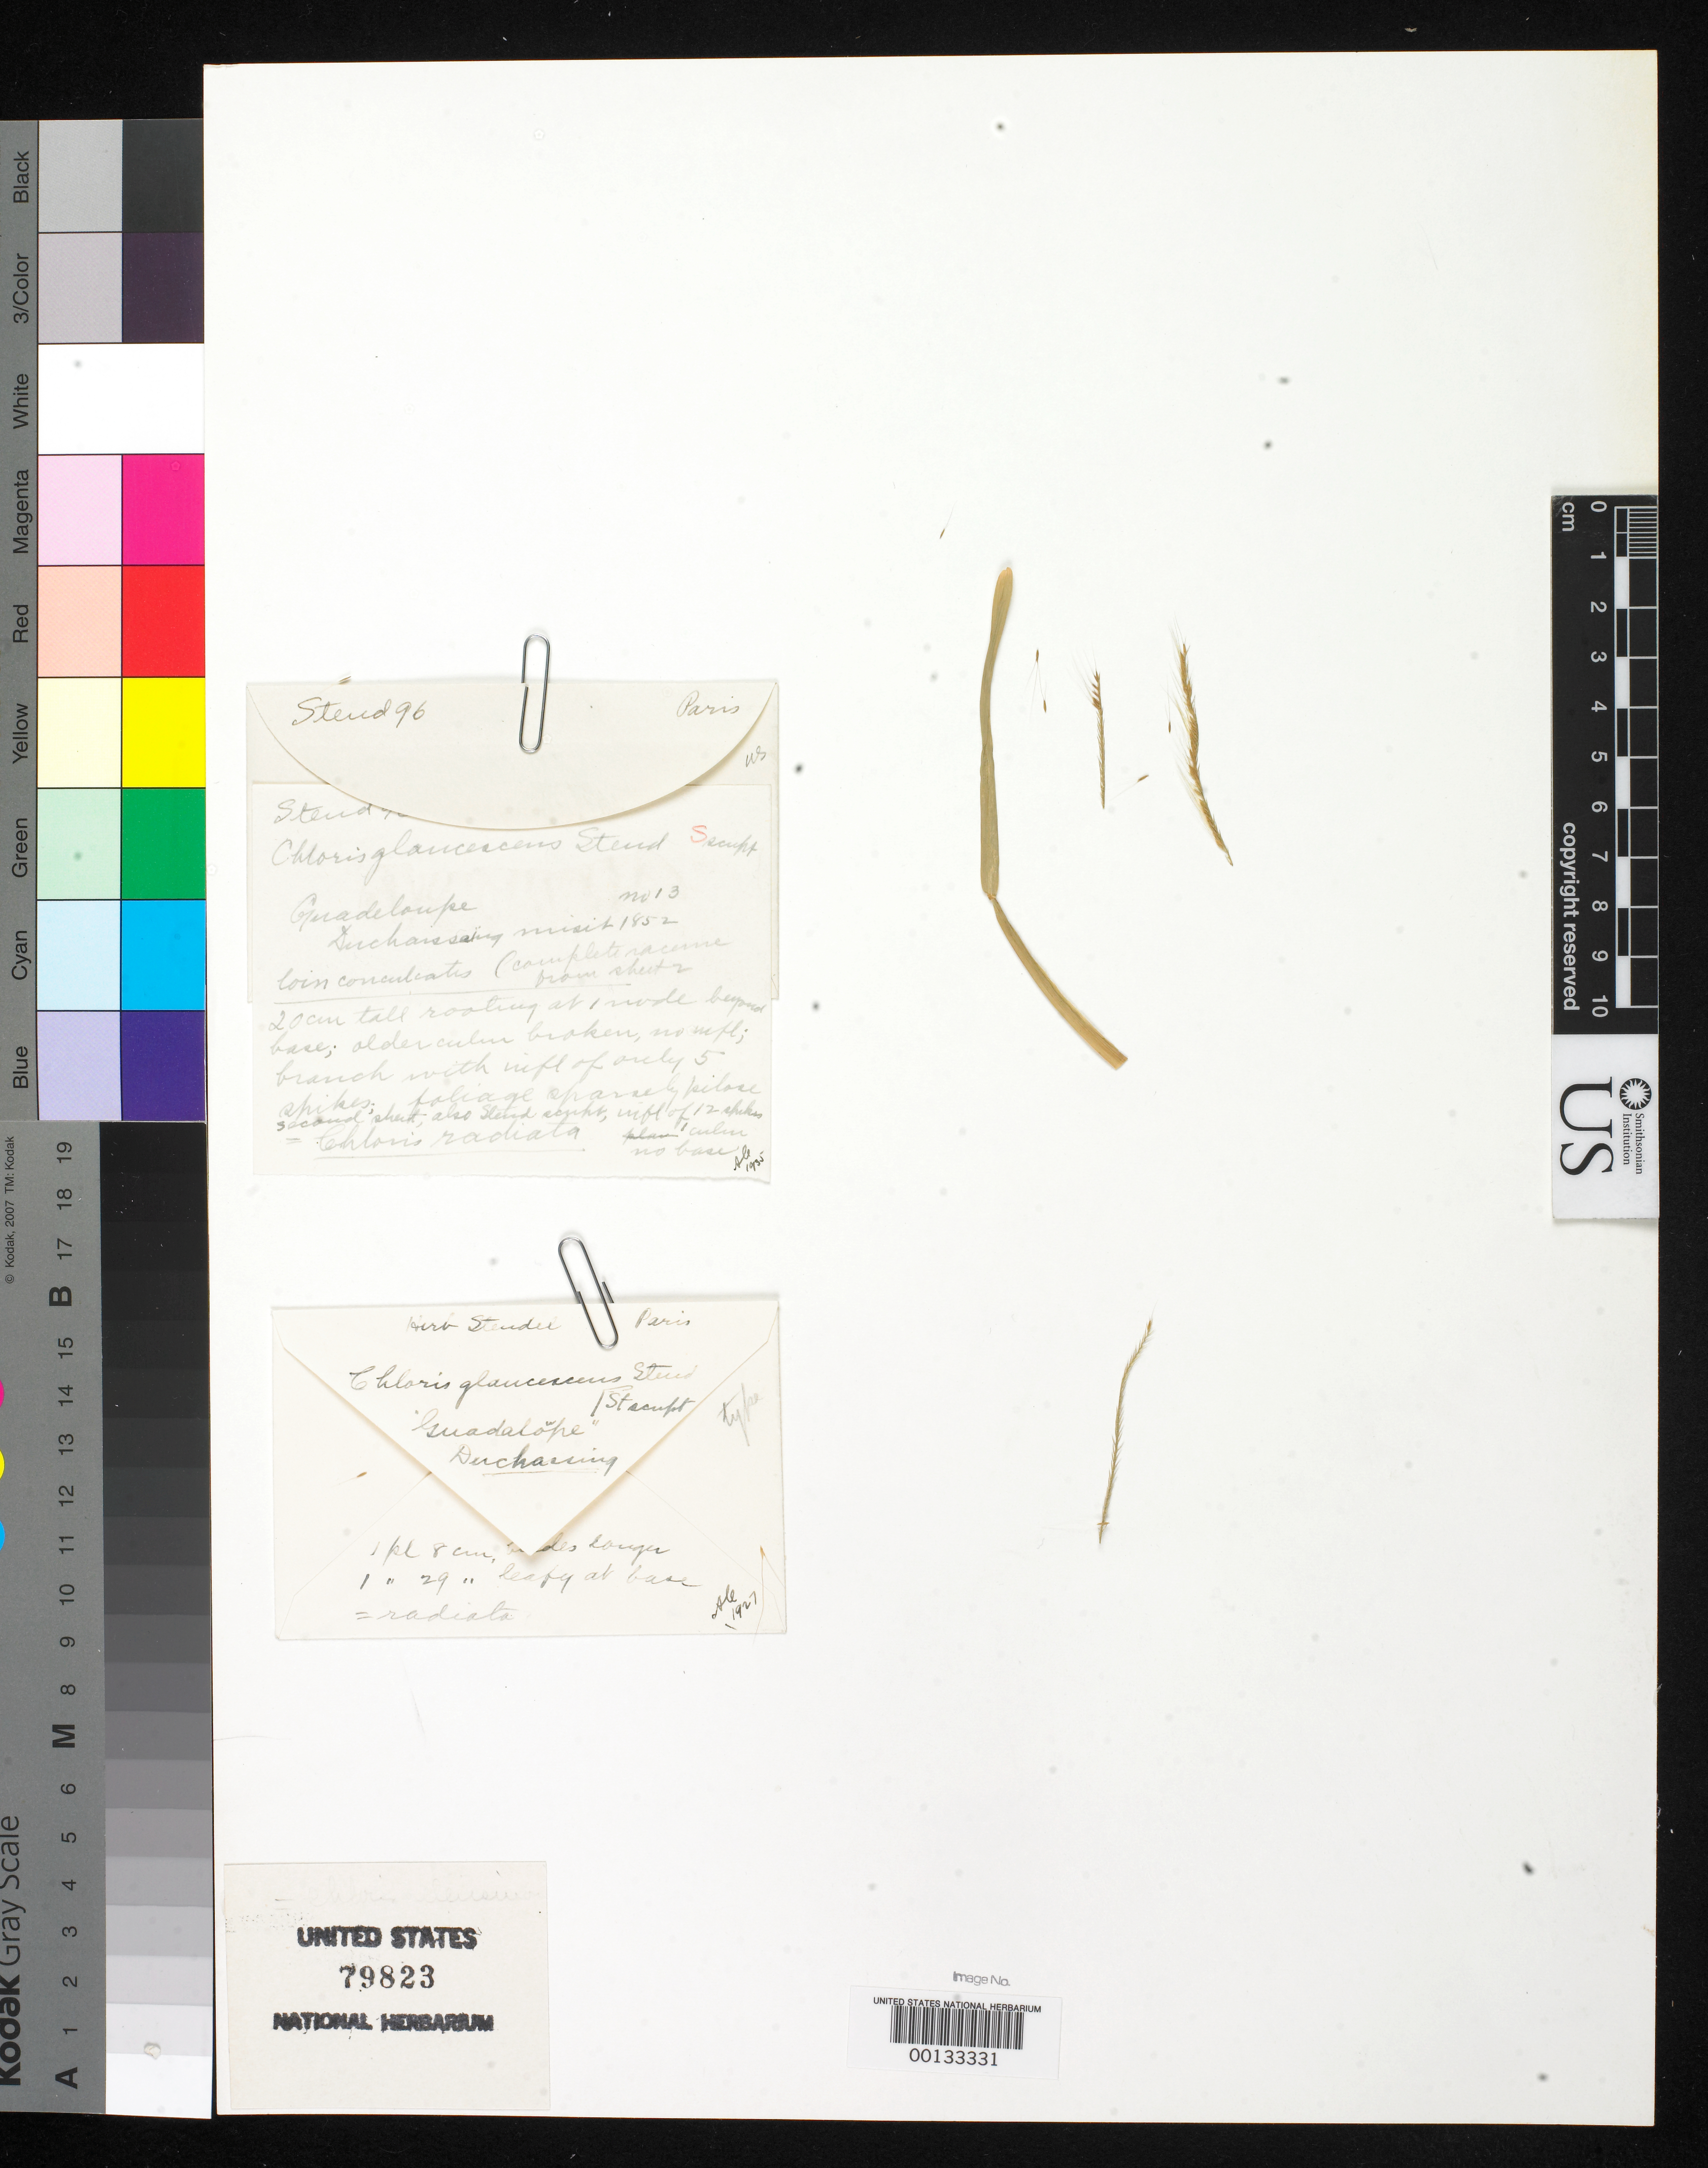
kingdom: Plantae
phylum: Tracheophyta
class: Liliopsida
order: Poales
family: Poaceae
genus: Chloris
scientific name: Chloris glaucescens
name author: Steud.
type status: Type Fragment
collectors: É. P. Duchasssaing de Fontbressin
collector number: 13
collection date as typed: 1852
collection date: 1852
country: Guadeloupe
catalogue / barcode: US 79823